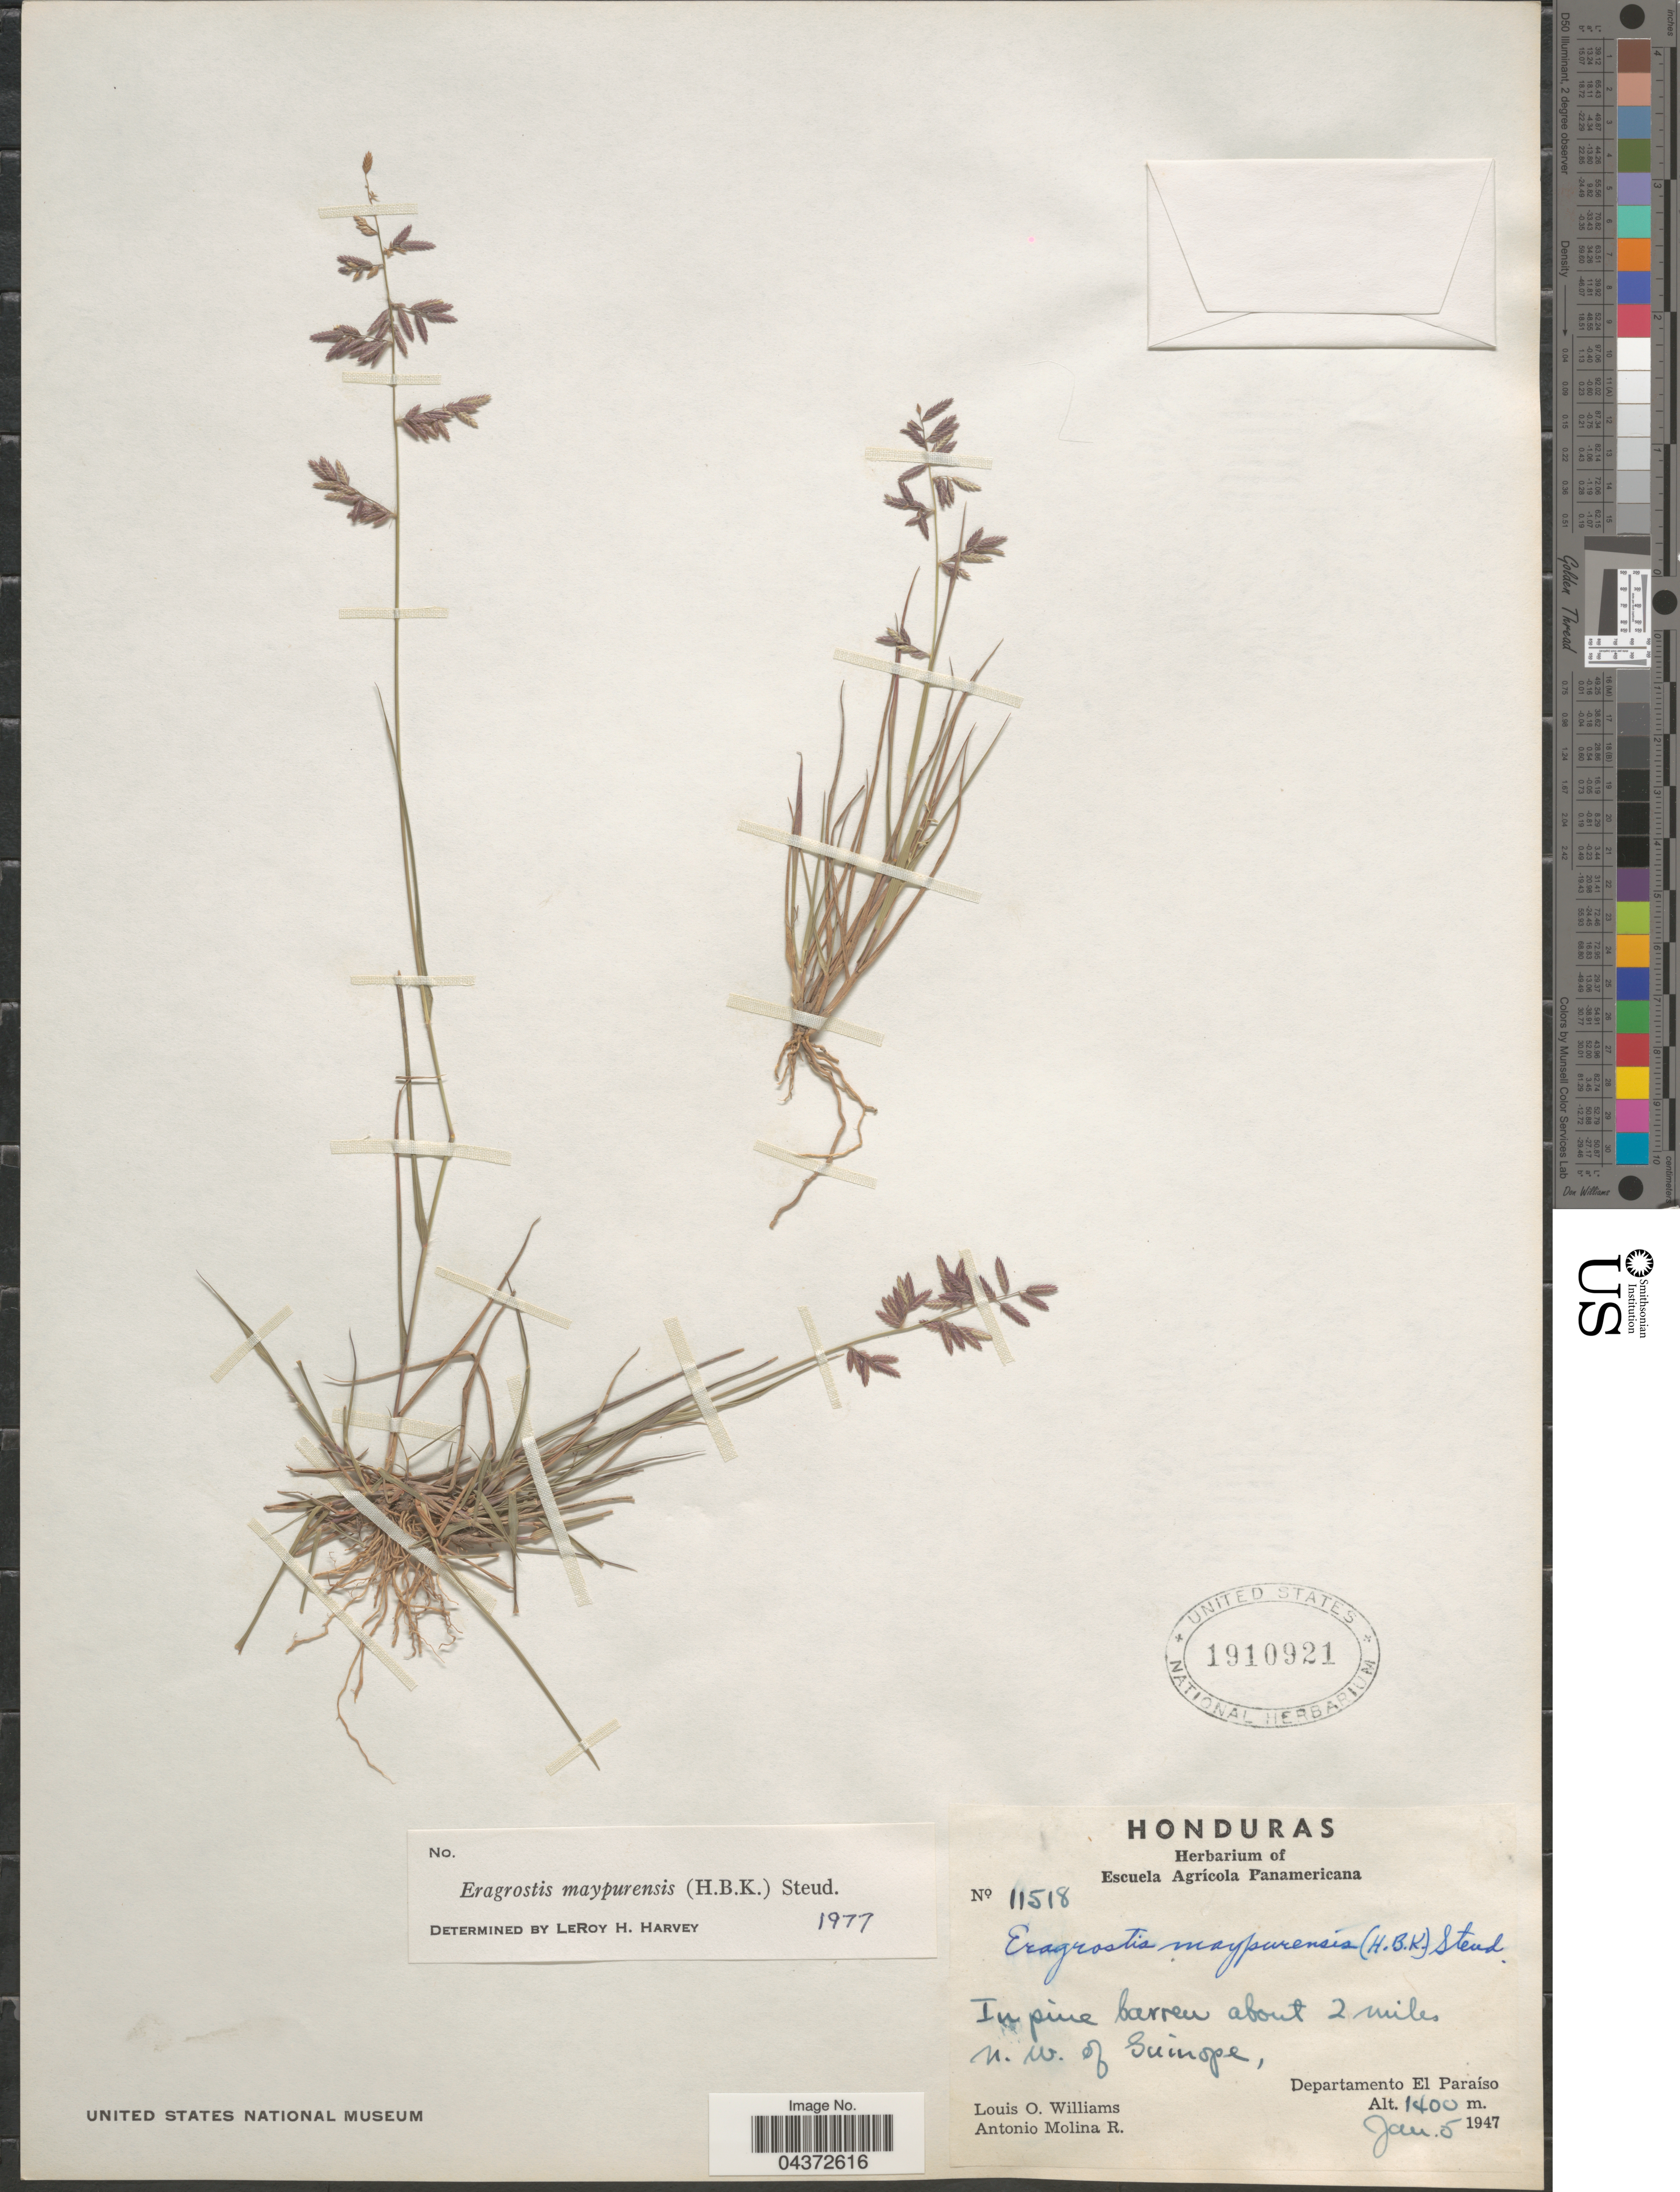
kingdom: Plantae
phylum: Tracheophyta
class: Liliopsida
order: Poales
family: Poaceae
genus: Eragrostis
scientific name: Eragrostis maypurensis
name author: (Kunth) Steud.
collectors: L. O. Williams & A. Molina R.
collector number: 11518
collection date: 1947-01-05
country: Honduras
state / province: El Paraiso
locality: In pine barren about 2 miles N. W. of Guinope, Departamento El Paraíso.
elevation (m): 1400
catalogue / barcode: US 1910921